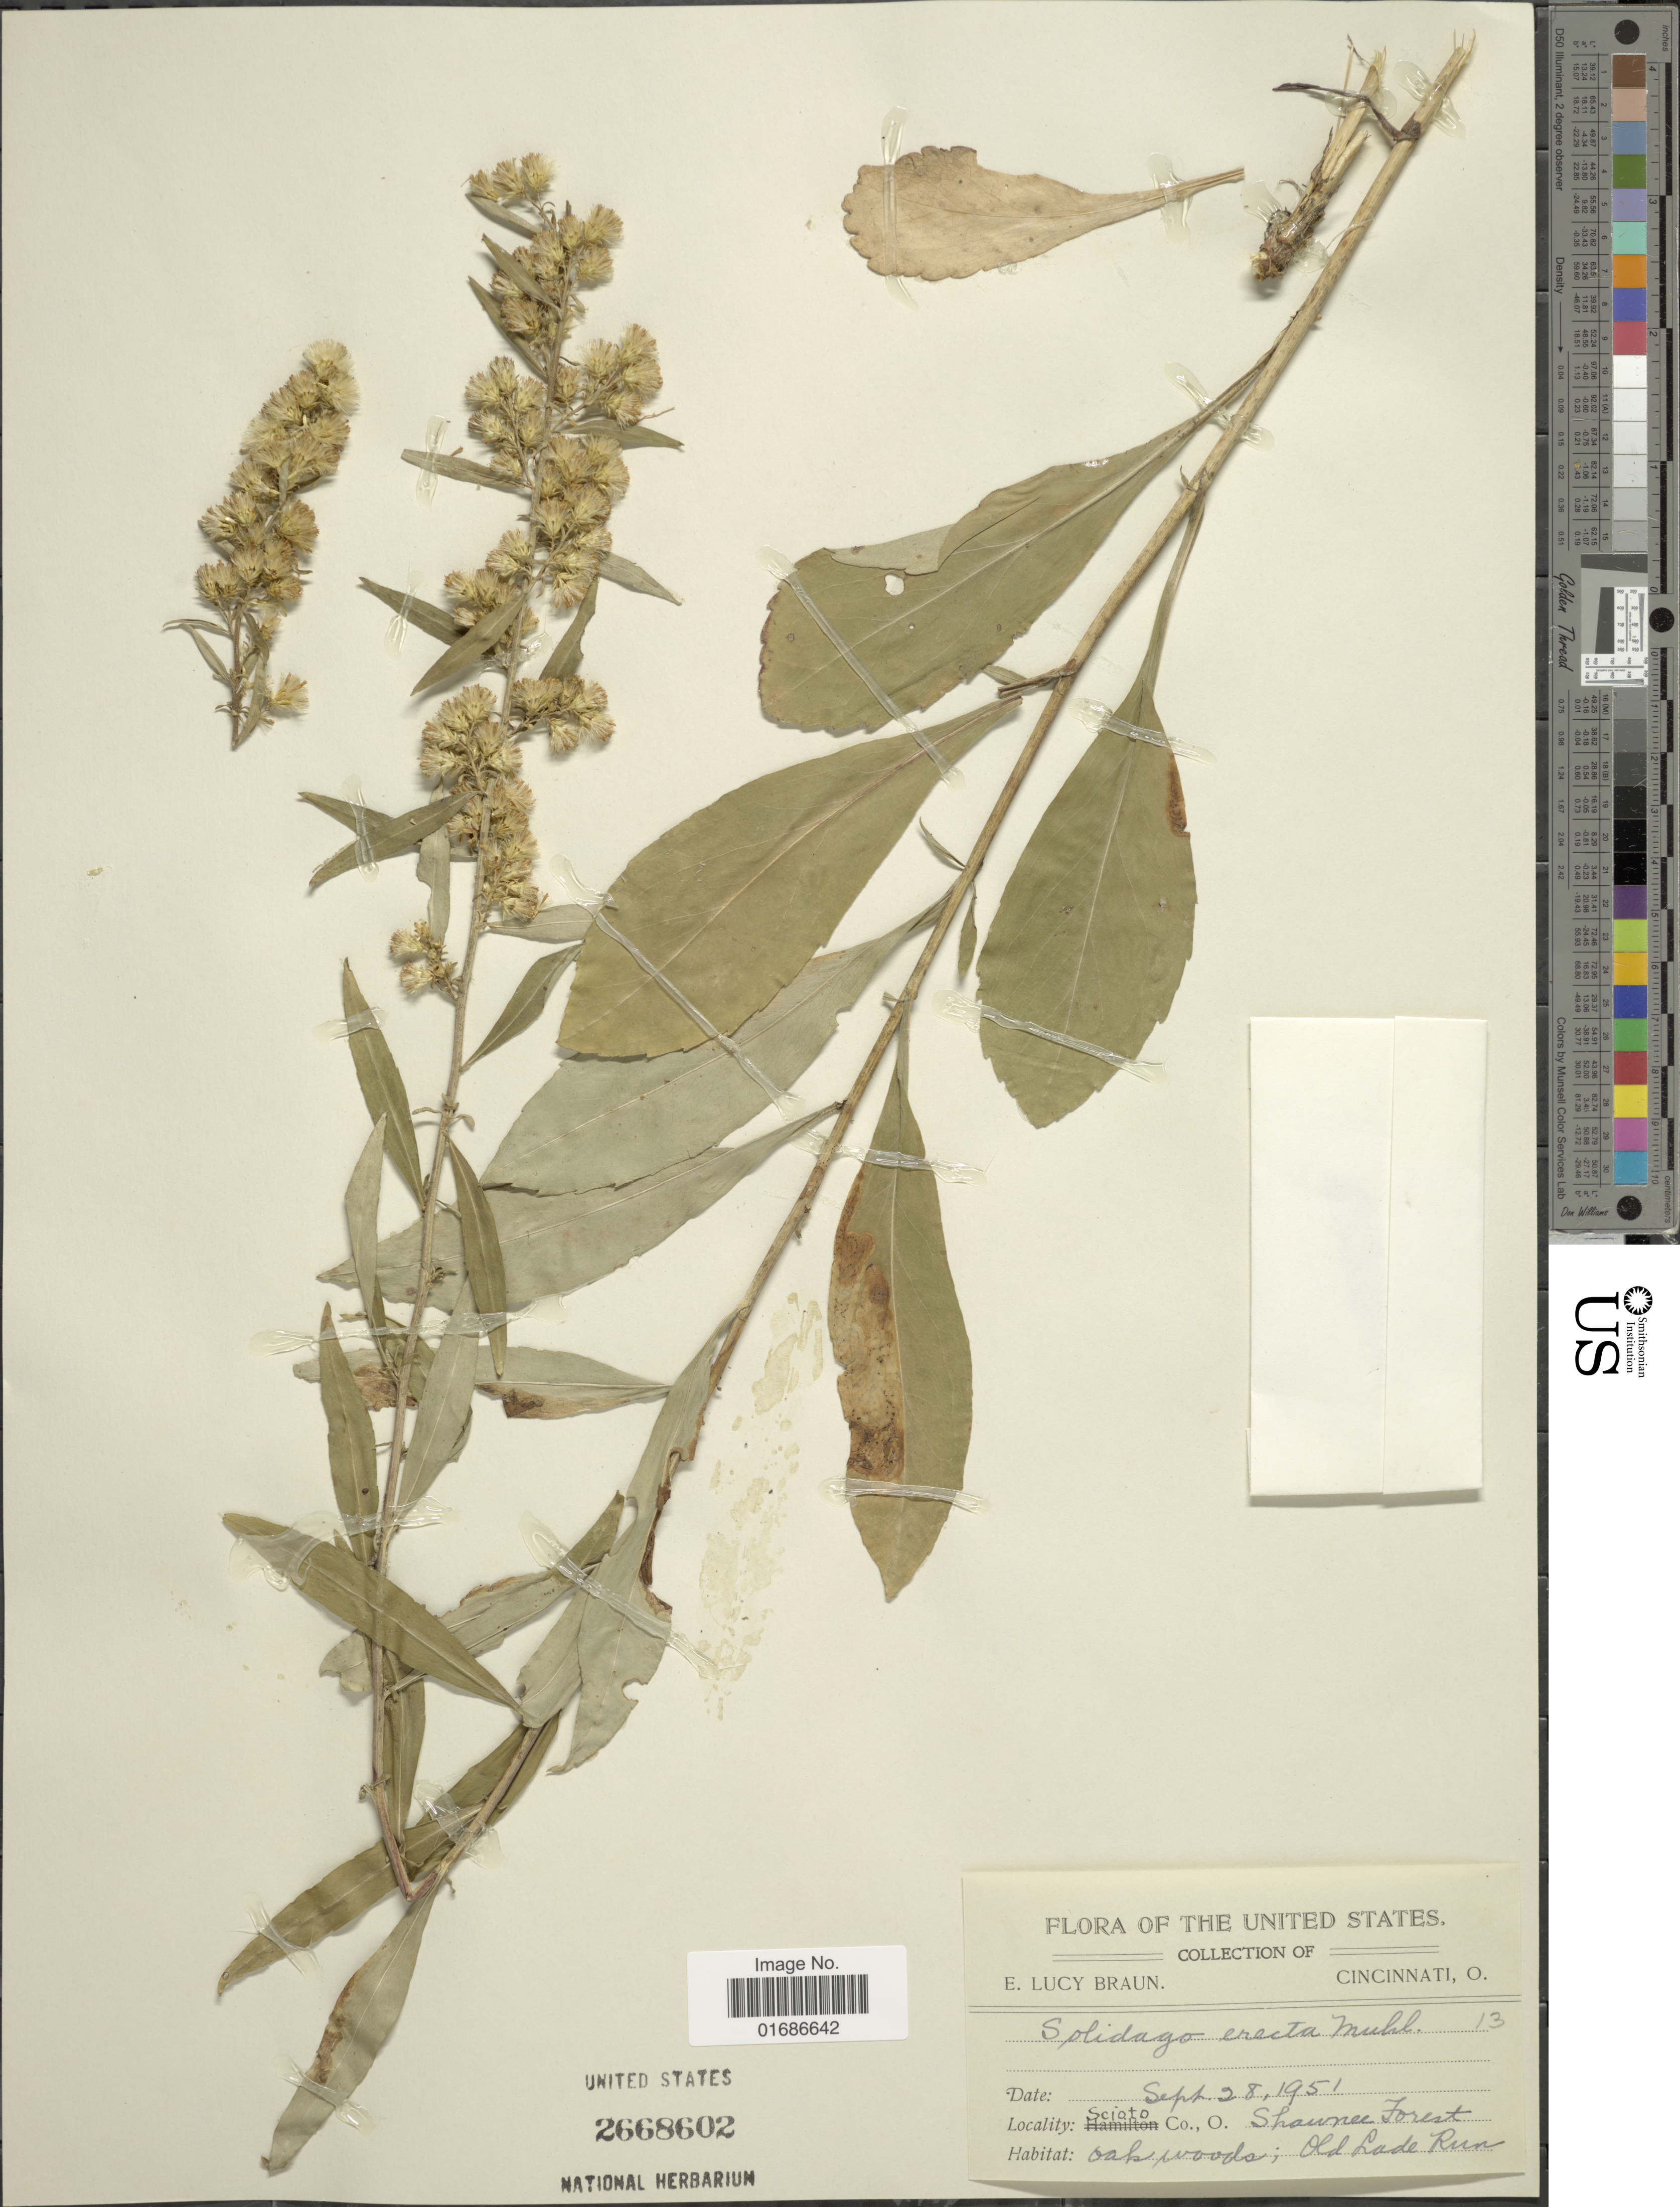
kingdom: Plantae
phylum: Tracheophyta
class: Magnoliopsida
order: Asterales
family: Asteraceae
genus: Solidago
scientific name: Solidago erecta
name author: Pursh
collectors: E. L. Braun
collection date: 1951-09-28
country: United States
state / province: Ohio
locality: Scioto Co., Shawnee Forest oak woods; Old Lade Run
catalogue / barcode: US 2668602